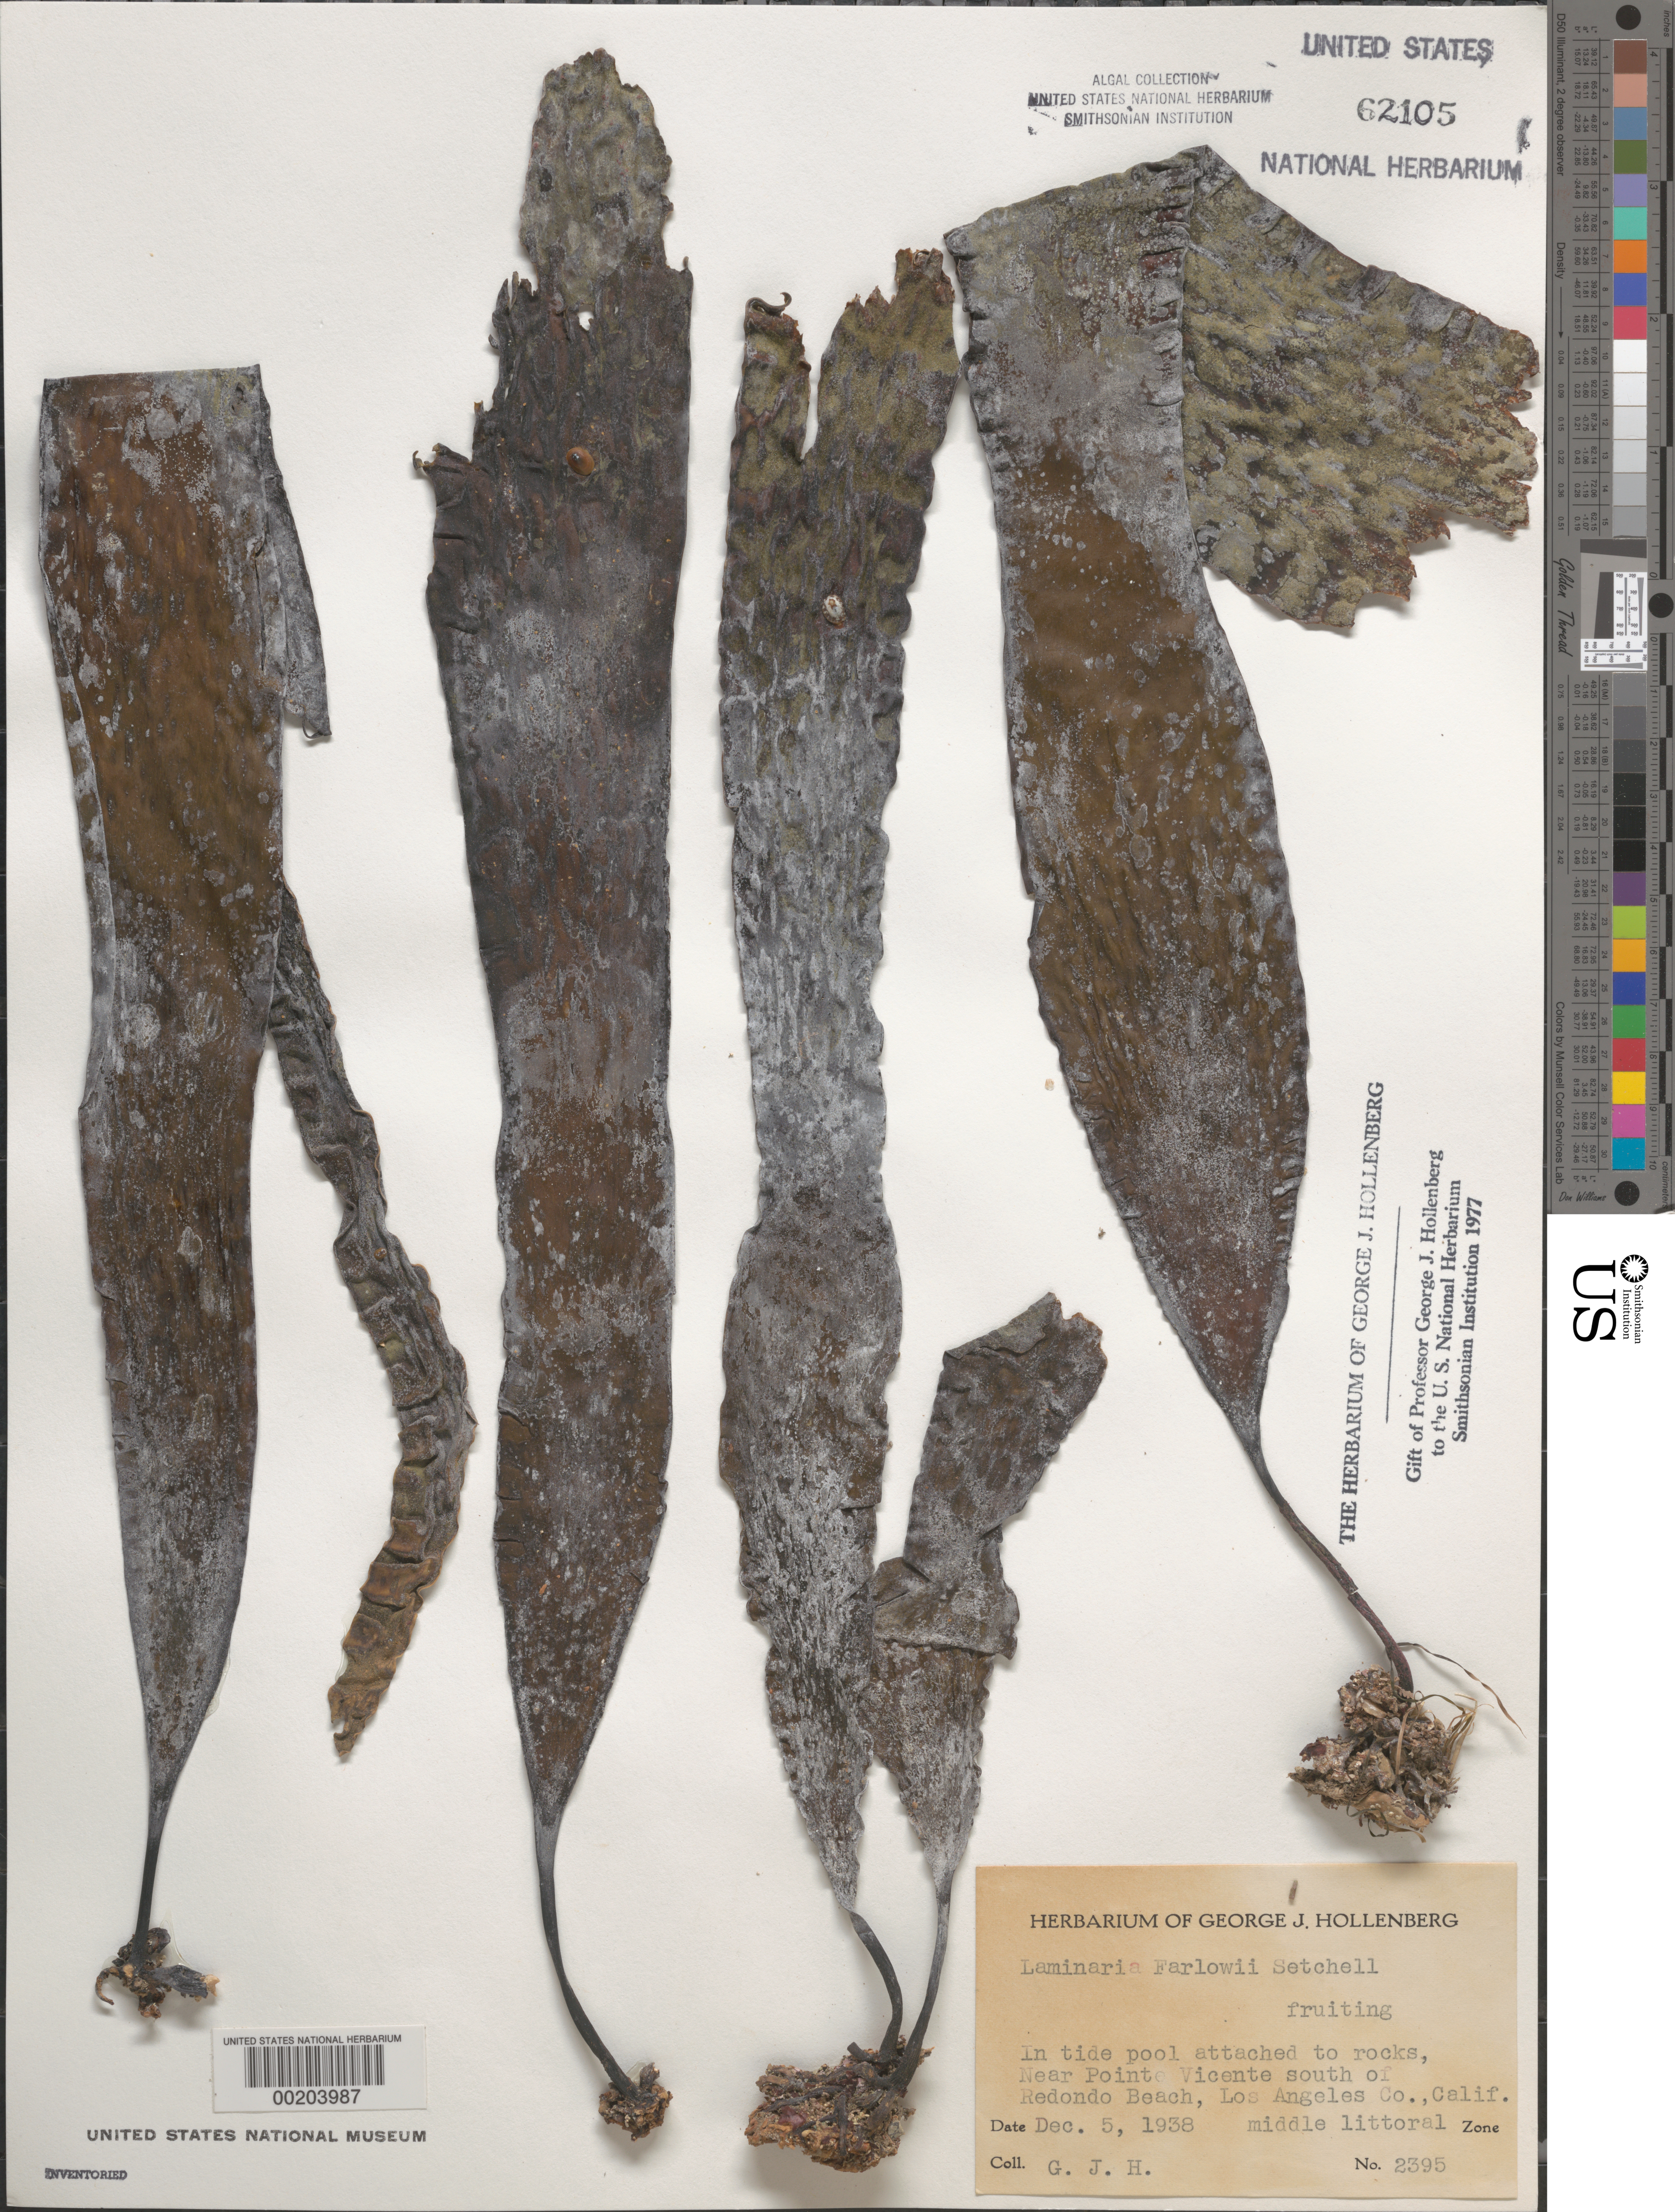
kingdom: Chromista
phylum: Ochrophyta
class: Phaeophyceae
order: Laminariales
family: Laminariaceae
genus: Laminaria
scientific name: Laminaria farlowii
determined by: Hollenberg, George J.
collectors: G. Hollenberg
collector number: GJH 2395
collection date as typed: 05 Dec 1938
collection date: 1938-12-05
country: United States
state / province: California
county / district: Los Angeles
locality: West of Point Vicente, south of Redondo Beach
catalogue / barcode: US 62105